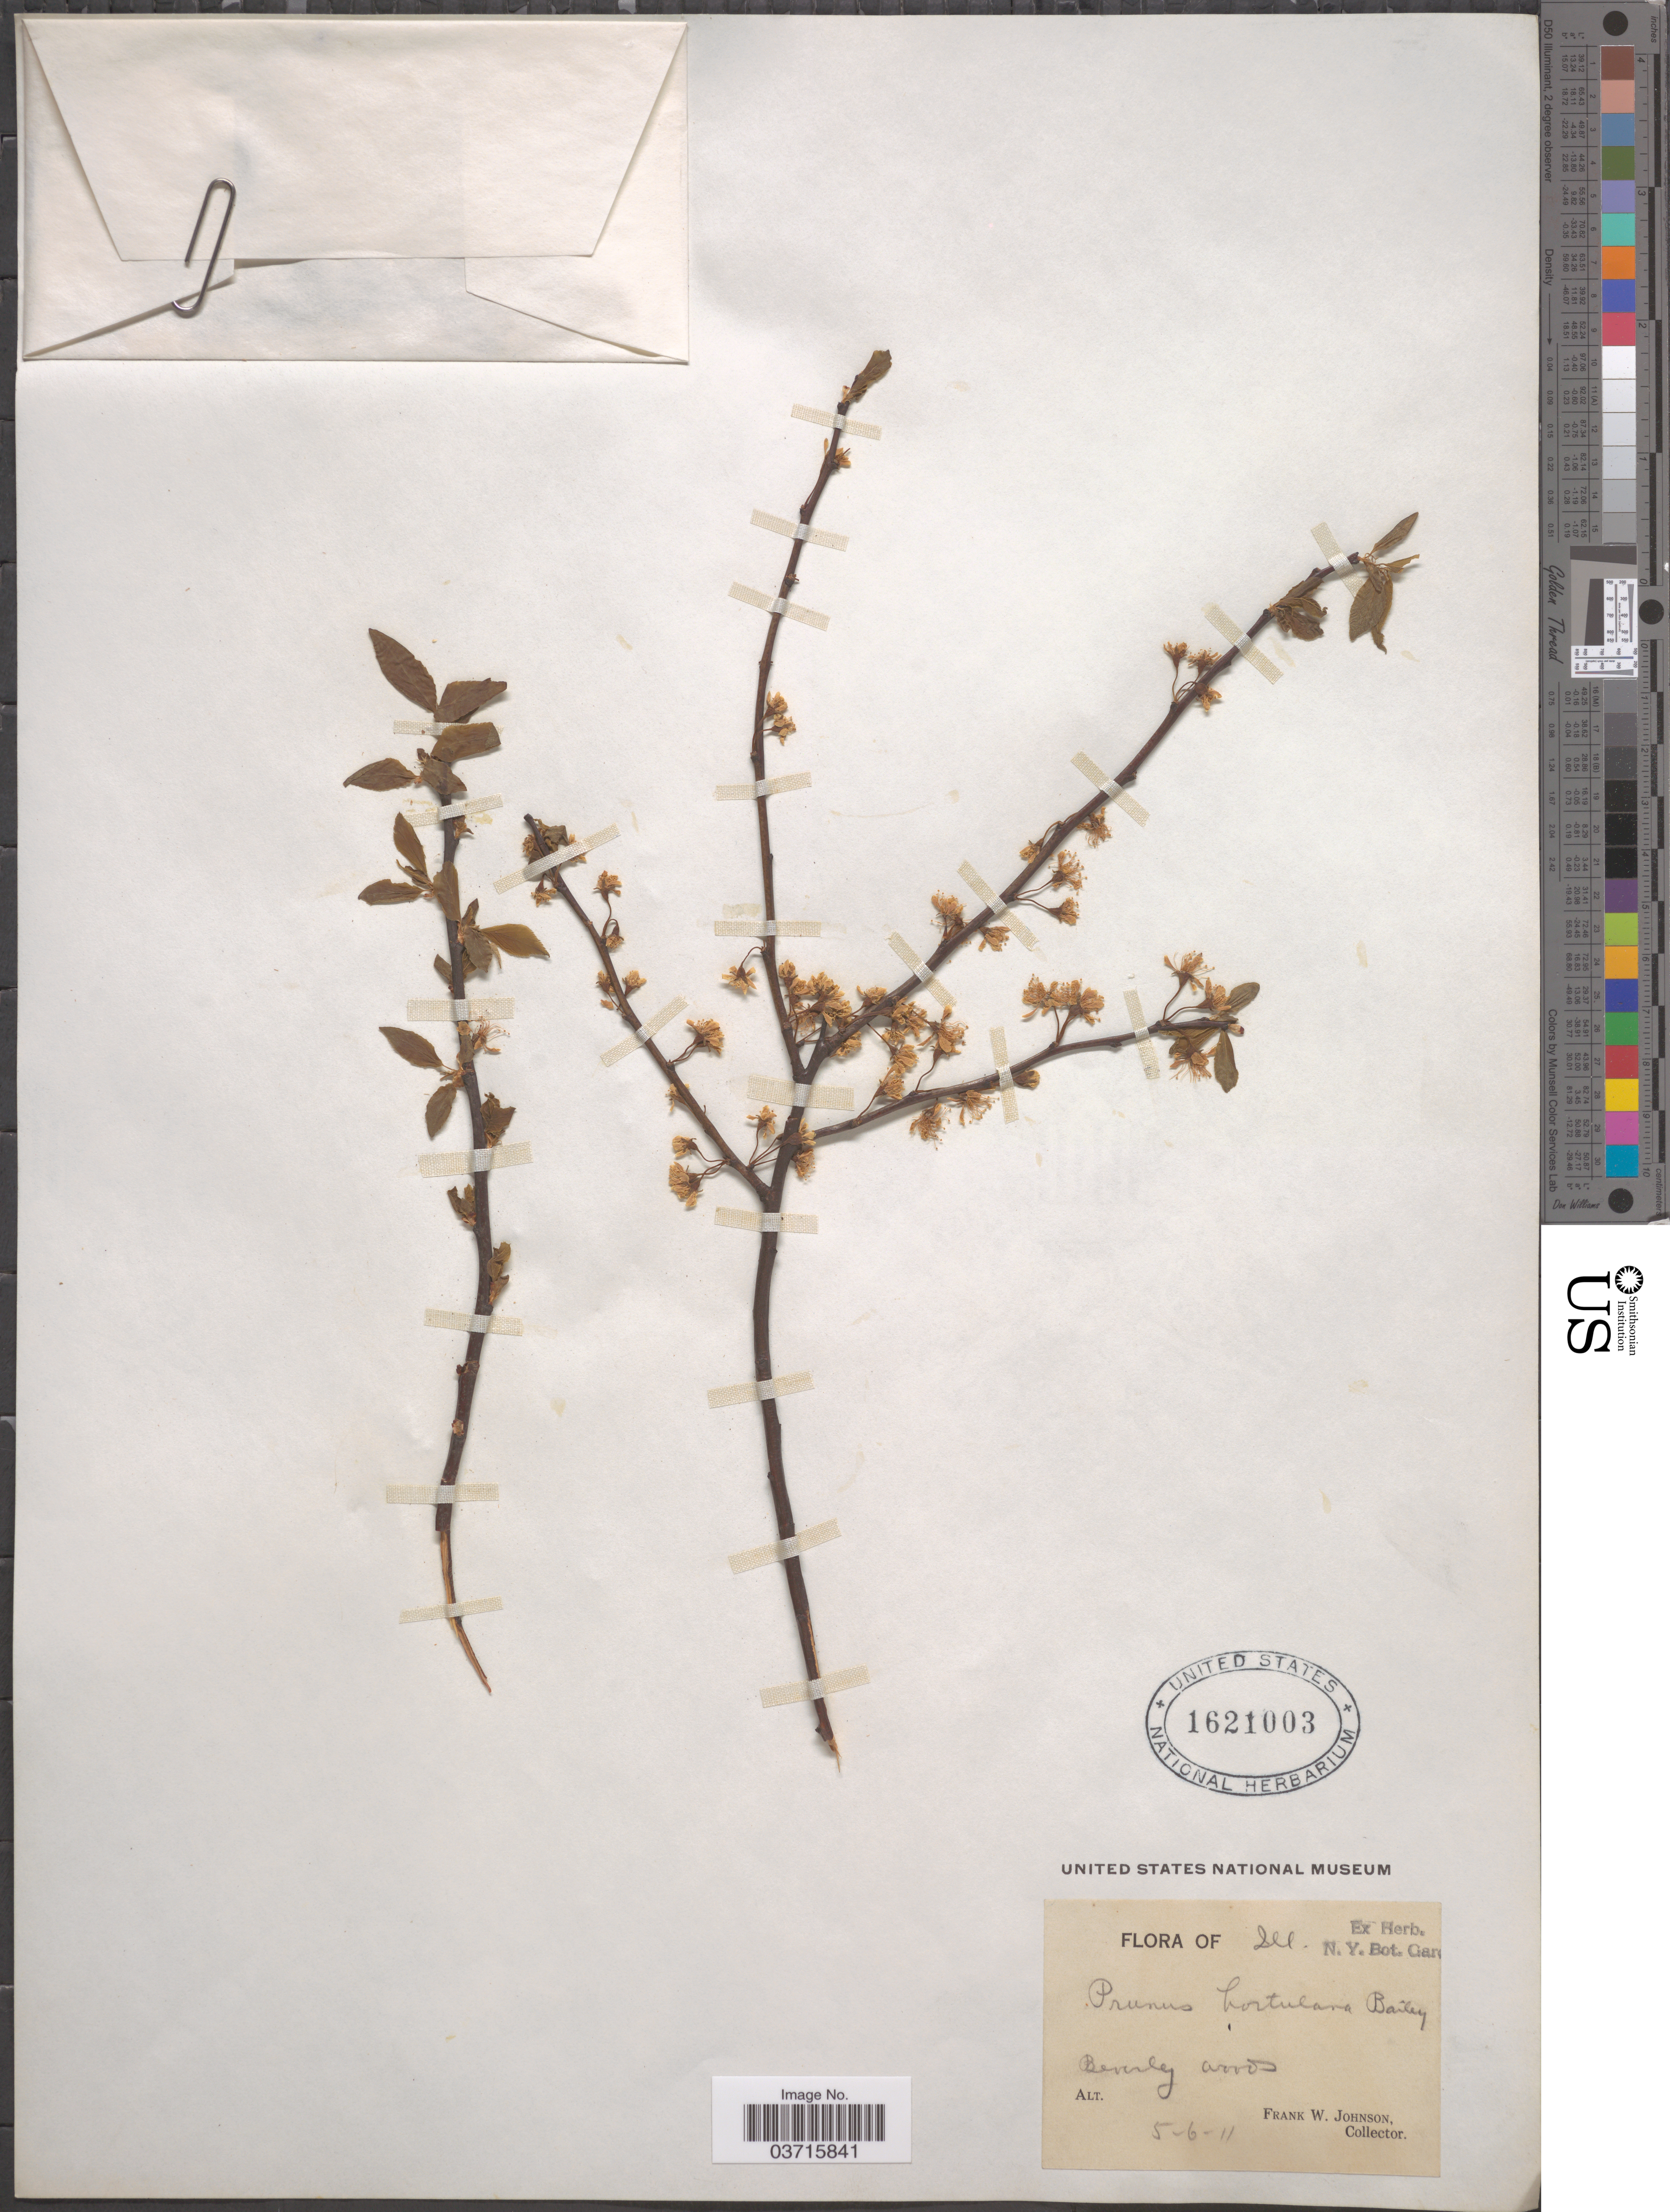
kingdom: Plantae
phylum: Tracheophyta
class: Magnoliopsida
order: Rosales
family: Rosaceae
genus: Prunus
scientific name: Prunus hortulana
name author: L.H. Bailey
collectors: F. W. Johnson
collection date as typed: Transcribed d/m/y: 6/5/11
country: United States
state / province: Illinois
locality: Beverley woods.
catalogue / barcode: US 1621003